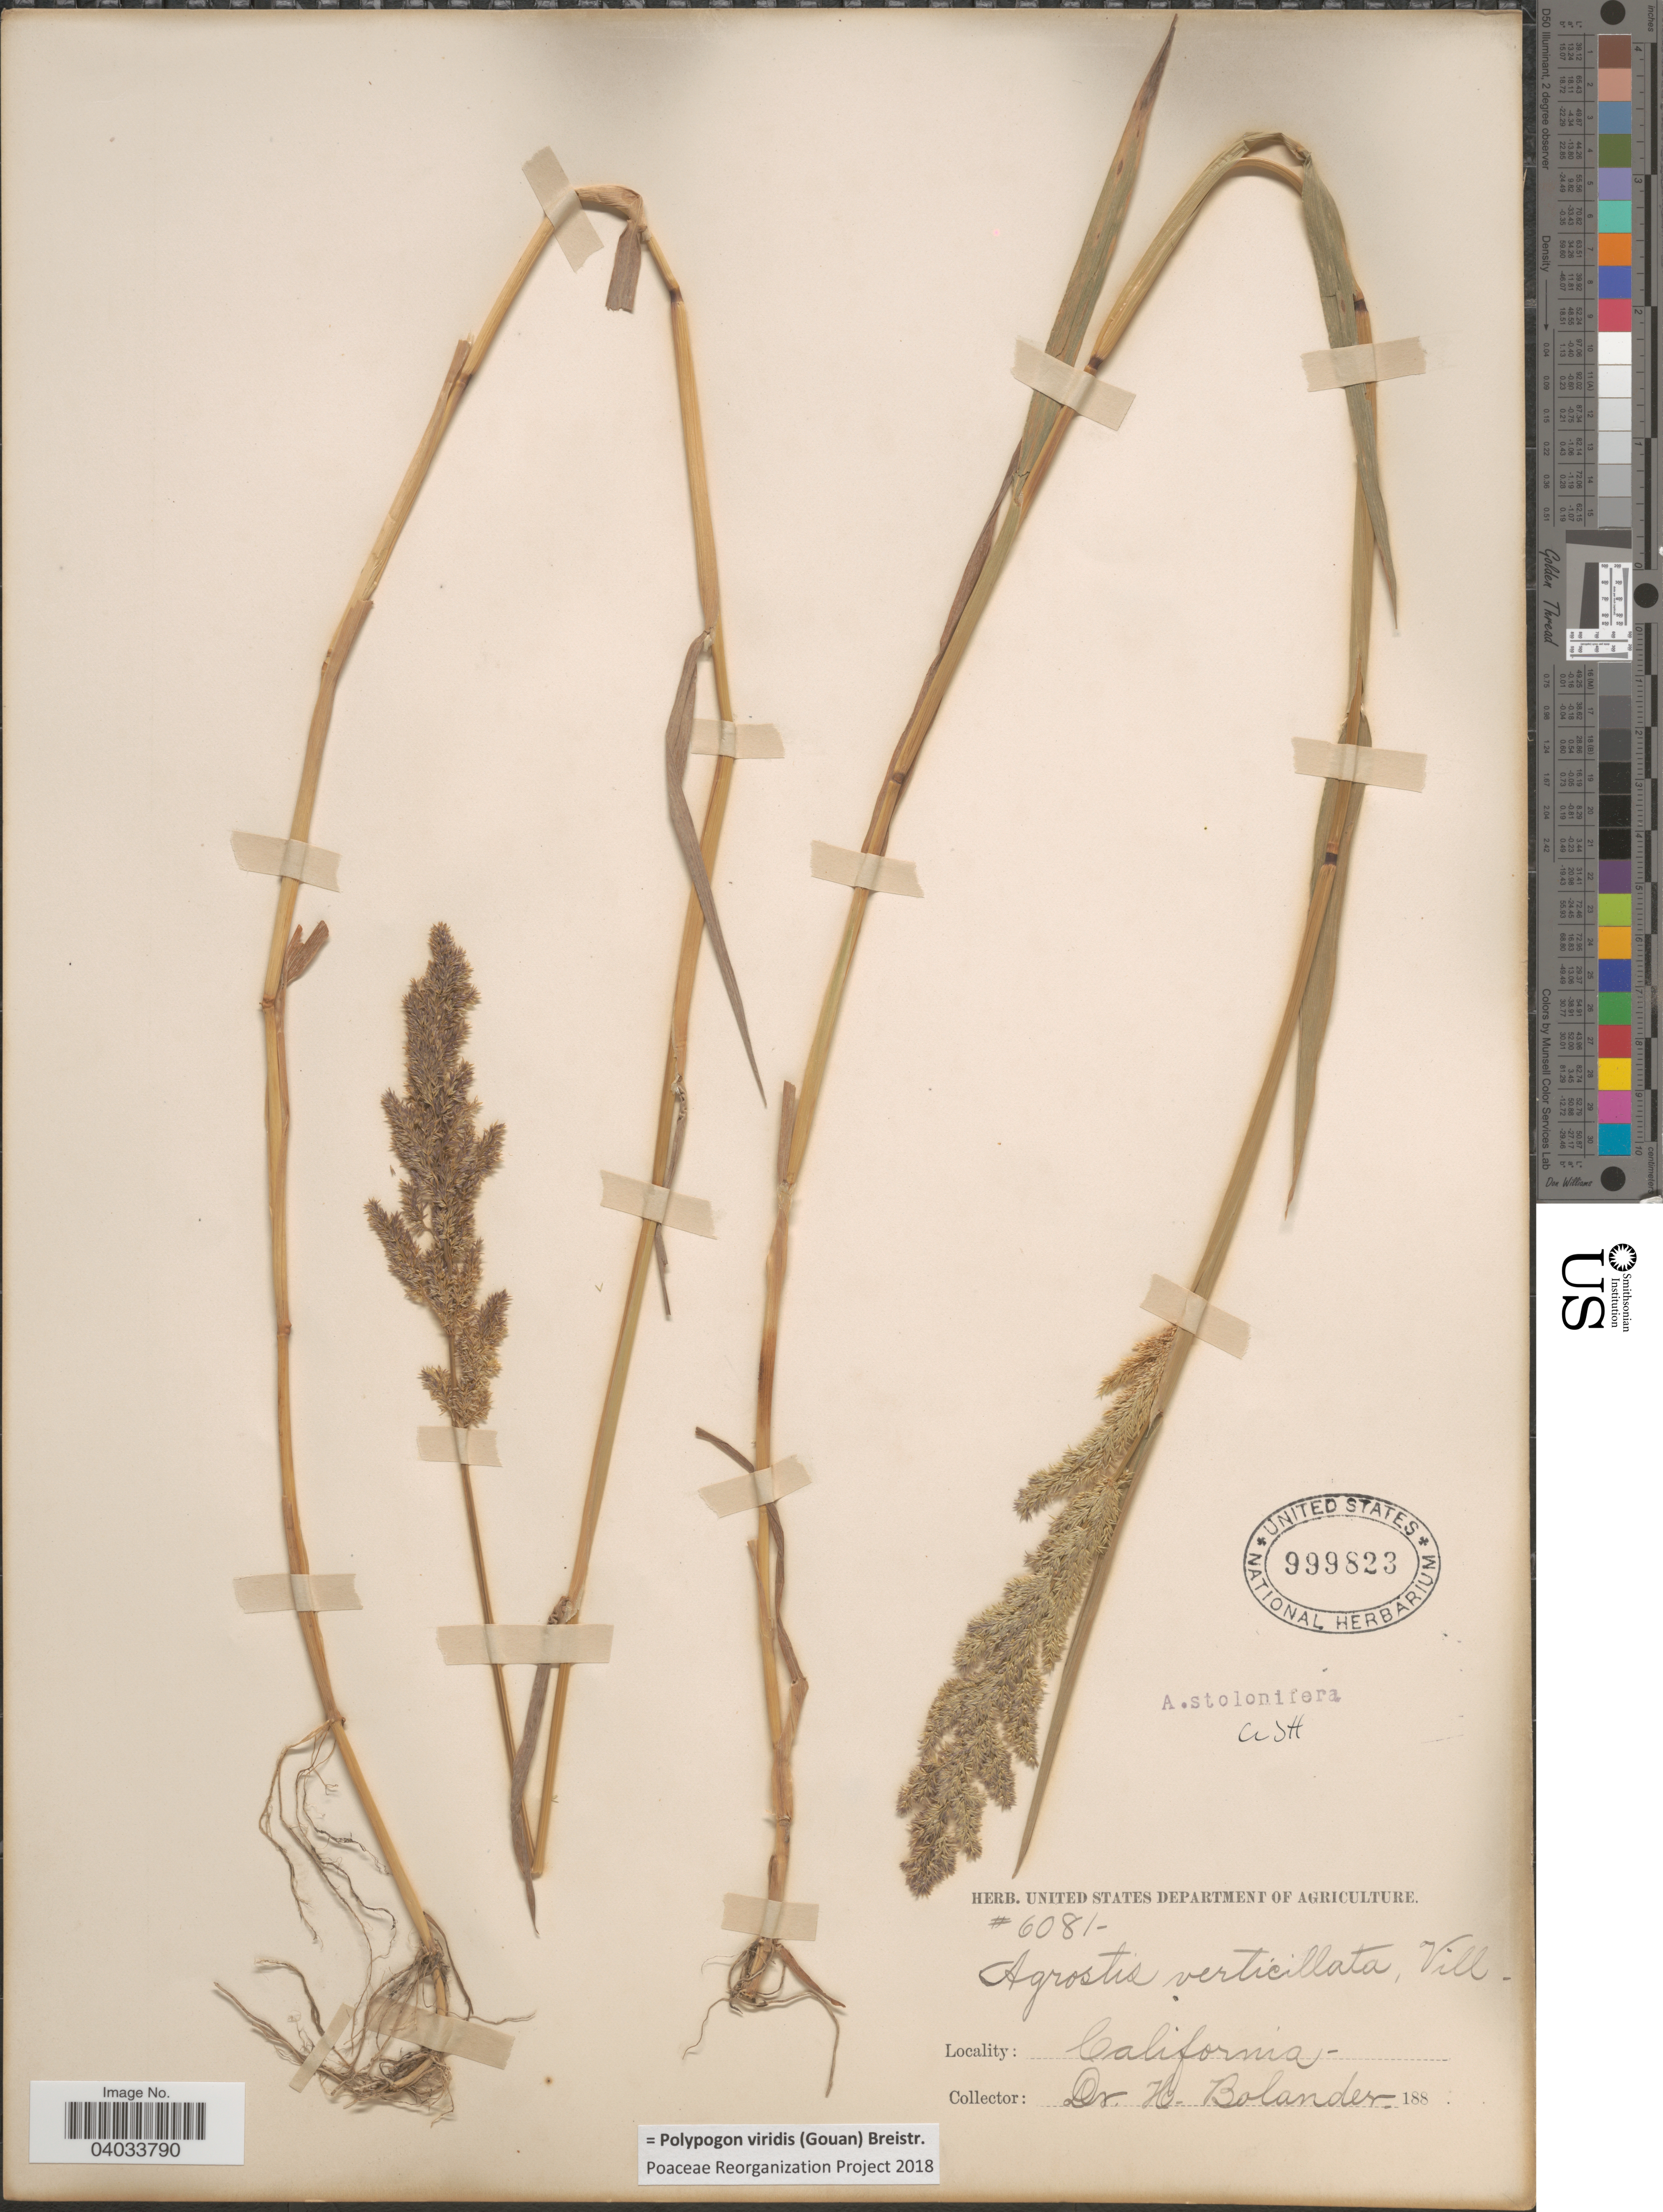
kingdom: Plantae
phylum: Tracheophyta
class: Liliopsida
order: Poales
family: Poaceae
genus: Polypogon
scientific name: Polypogon viridis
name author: (Gouan) Breistroffer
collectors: H. Bolander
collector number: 6081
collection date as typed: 188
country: United States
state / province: California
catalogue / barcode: US 999823